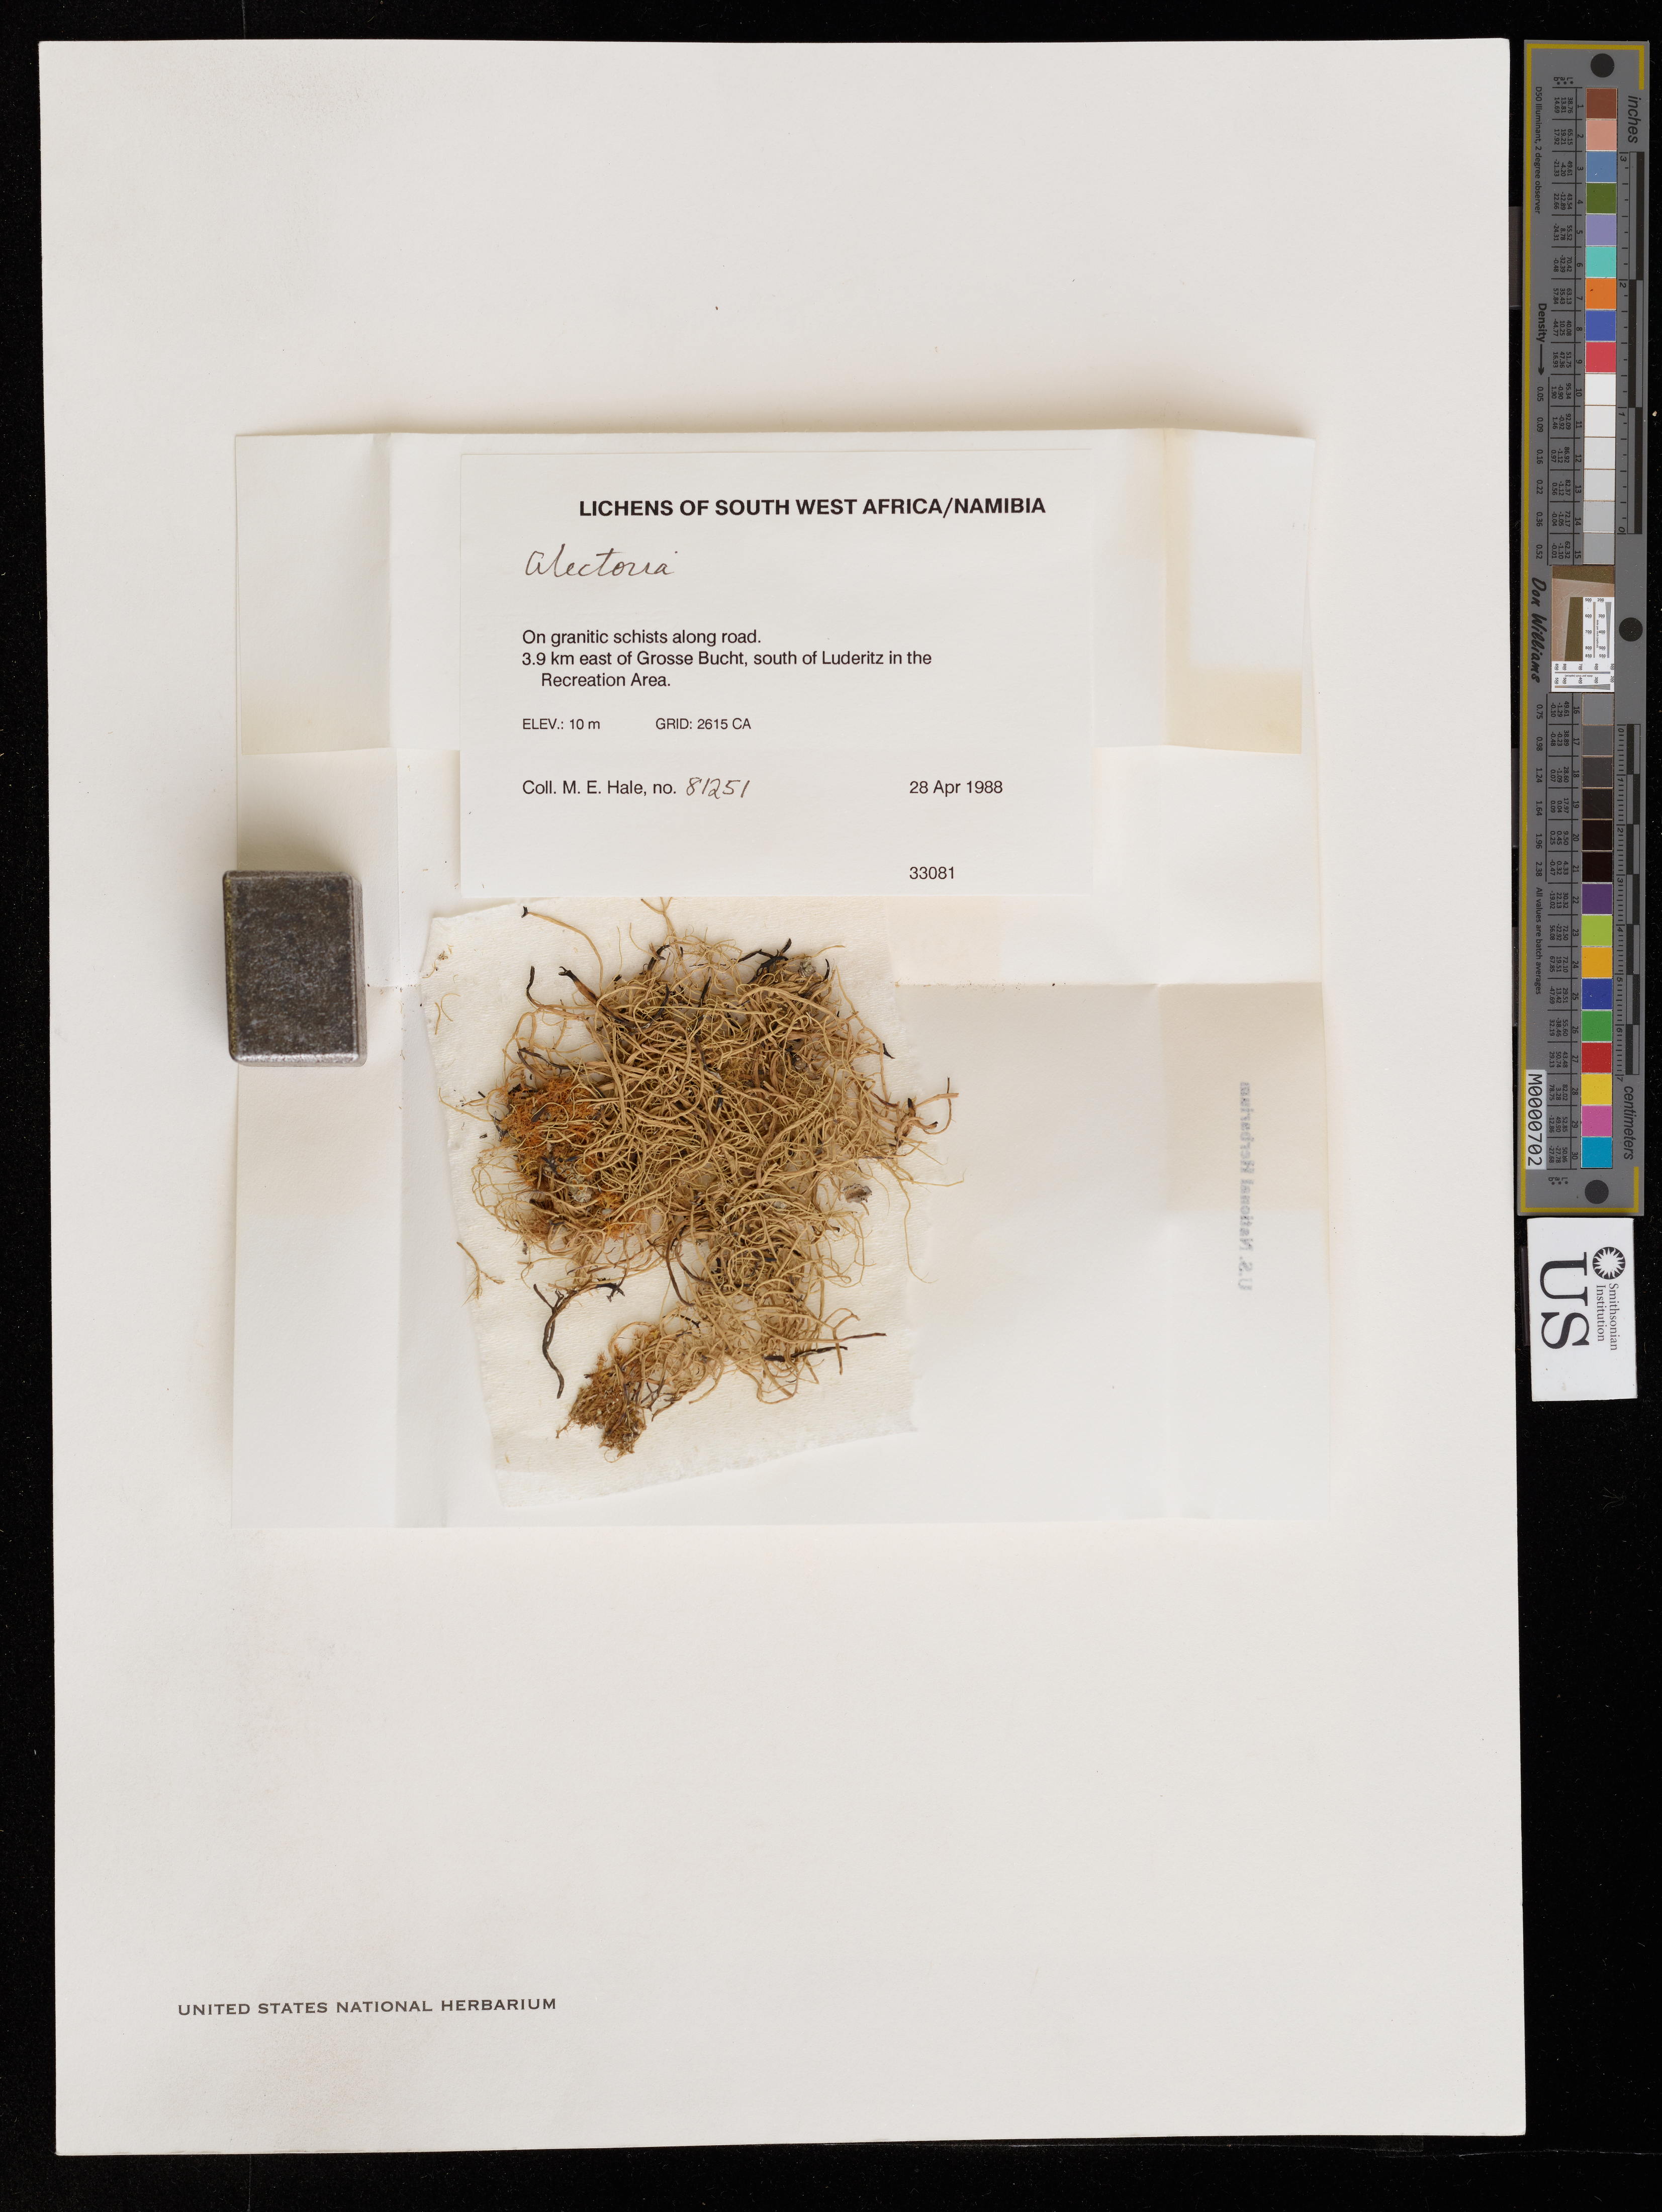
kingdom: Fungi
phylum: Ascomycota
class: Lecanoromycetes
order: Lecanorales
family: Ramalinaceae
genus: Ramalina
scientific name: Ramalina angulosa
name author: Laurer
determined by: Medeiros, Ian D., Peter Buck Postdoctoral Fellow (US), Smithsonian Institution - National Museum of Natural History (UNITED STATES)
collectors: M. Hale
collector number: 81251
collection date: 1988-04-28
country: Namibia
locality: South West Africa. 3.9 km east of Grosse Bucht, south of Luderitz in the Recreation Area. Grid: 2615 CA.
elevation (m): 10